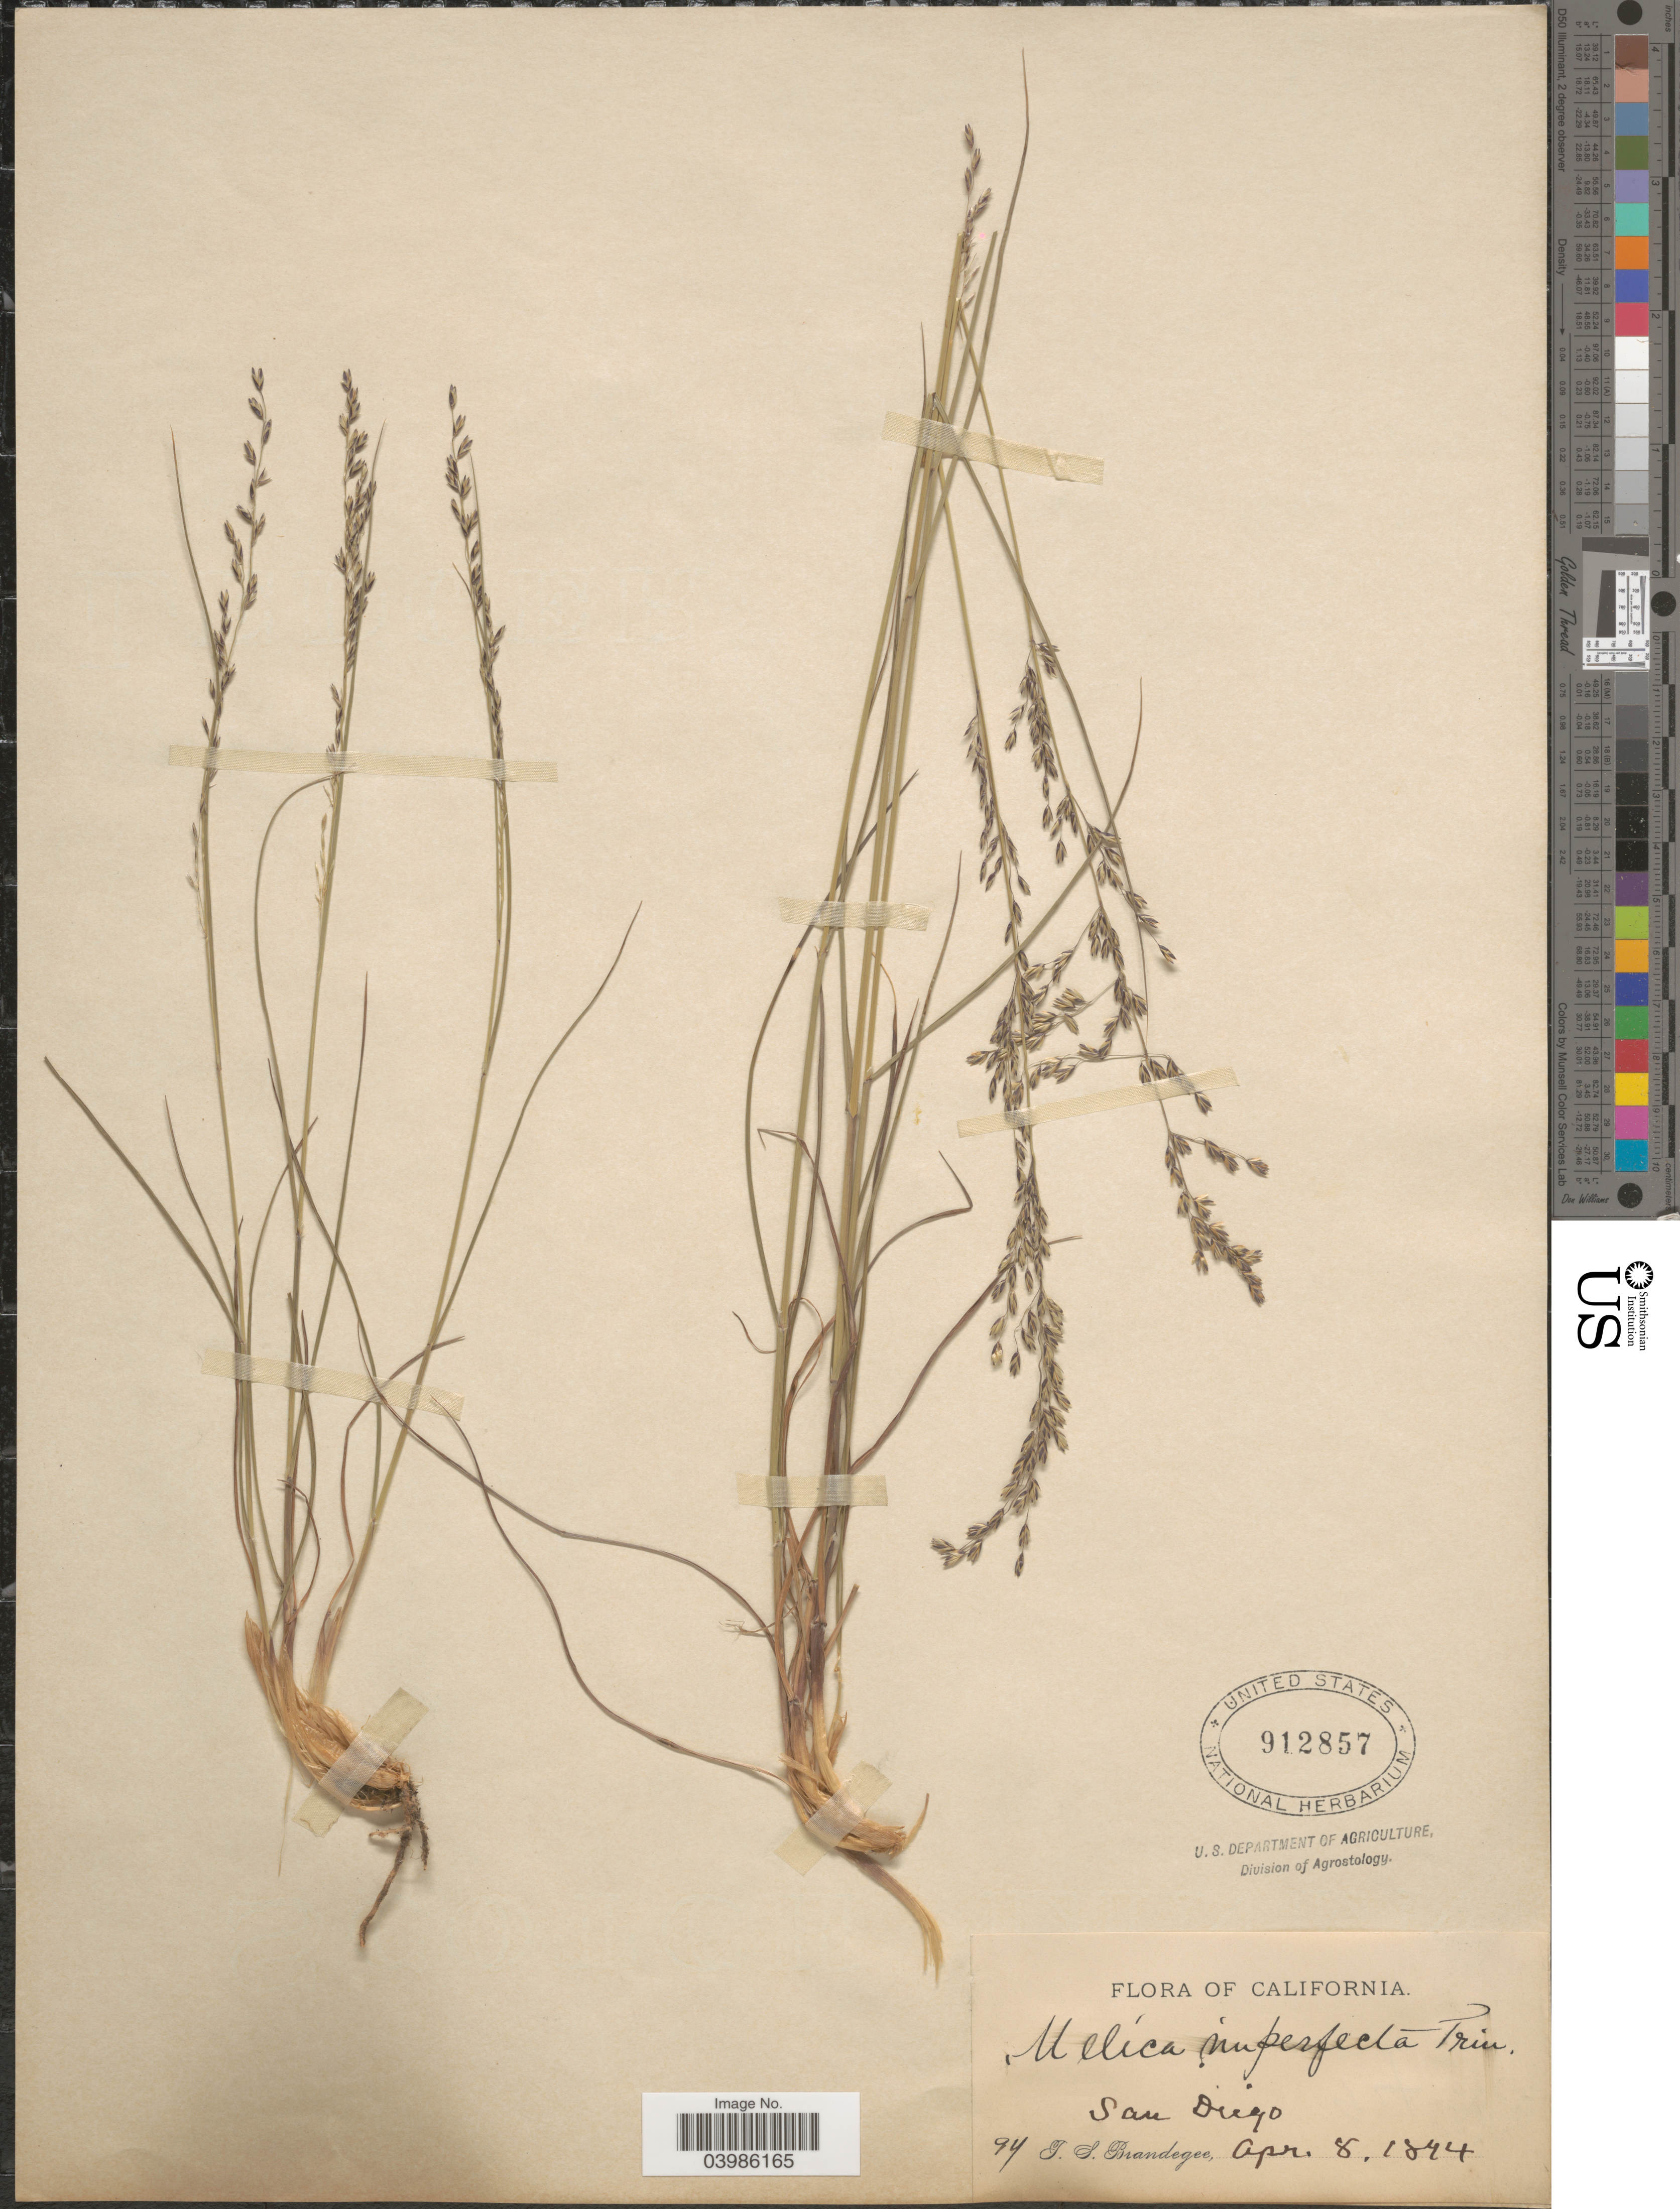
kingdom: Plantae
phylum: Tracheophyta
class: Liliopsida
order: Poales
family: Poaceae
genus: Melica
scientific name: Melica imperfecta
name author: Trin.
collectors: T. S. Brandegee (herbarium)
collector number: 94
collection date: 1844-04-08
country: United States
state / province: California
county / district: San Diego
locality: San Diego.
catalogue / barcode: US 912857